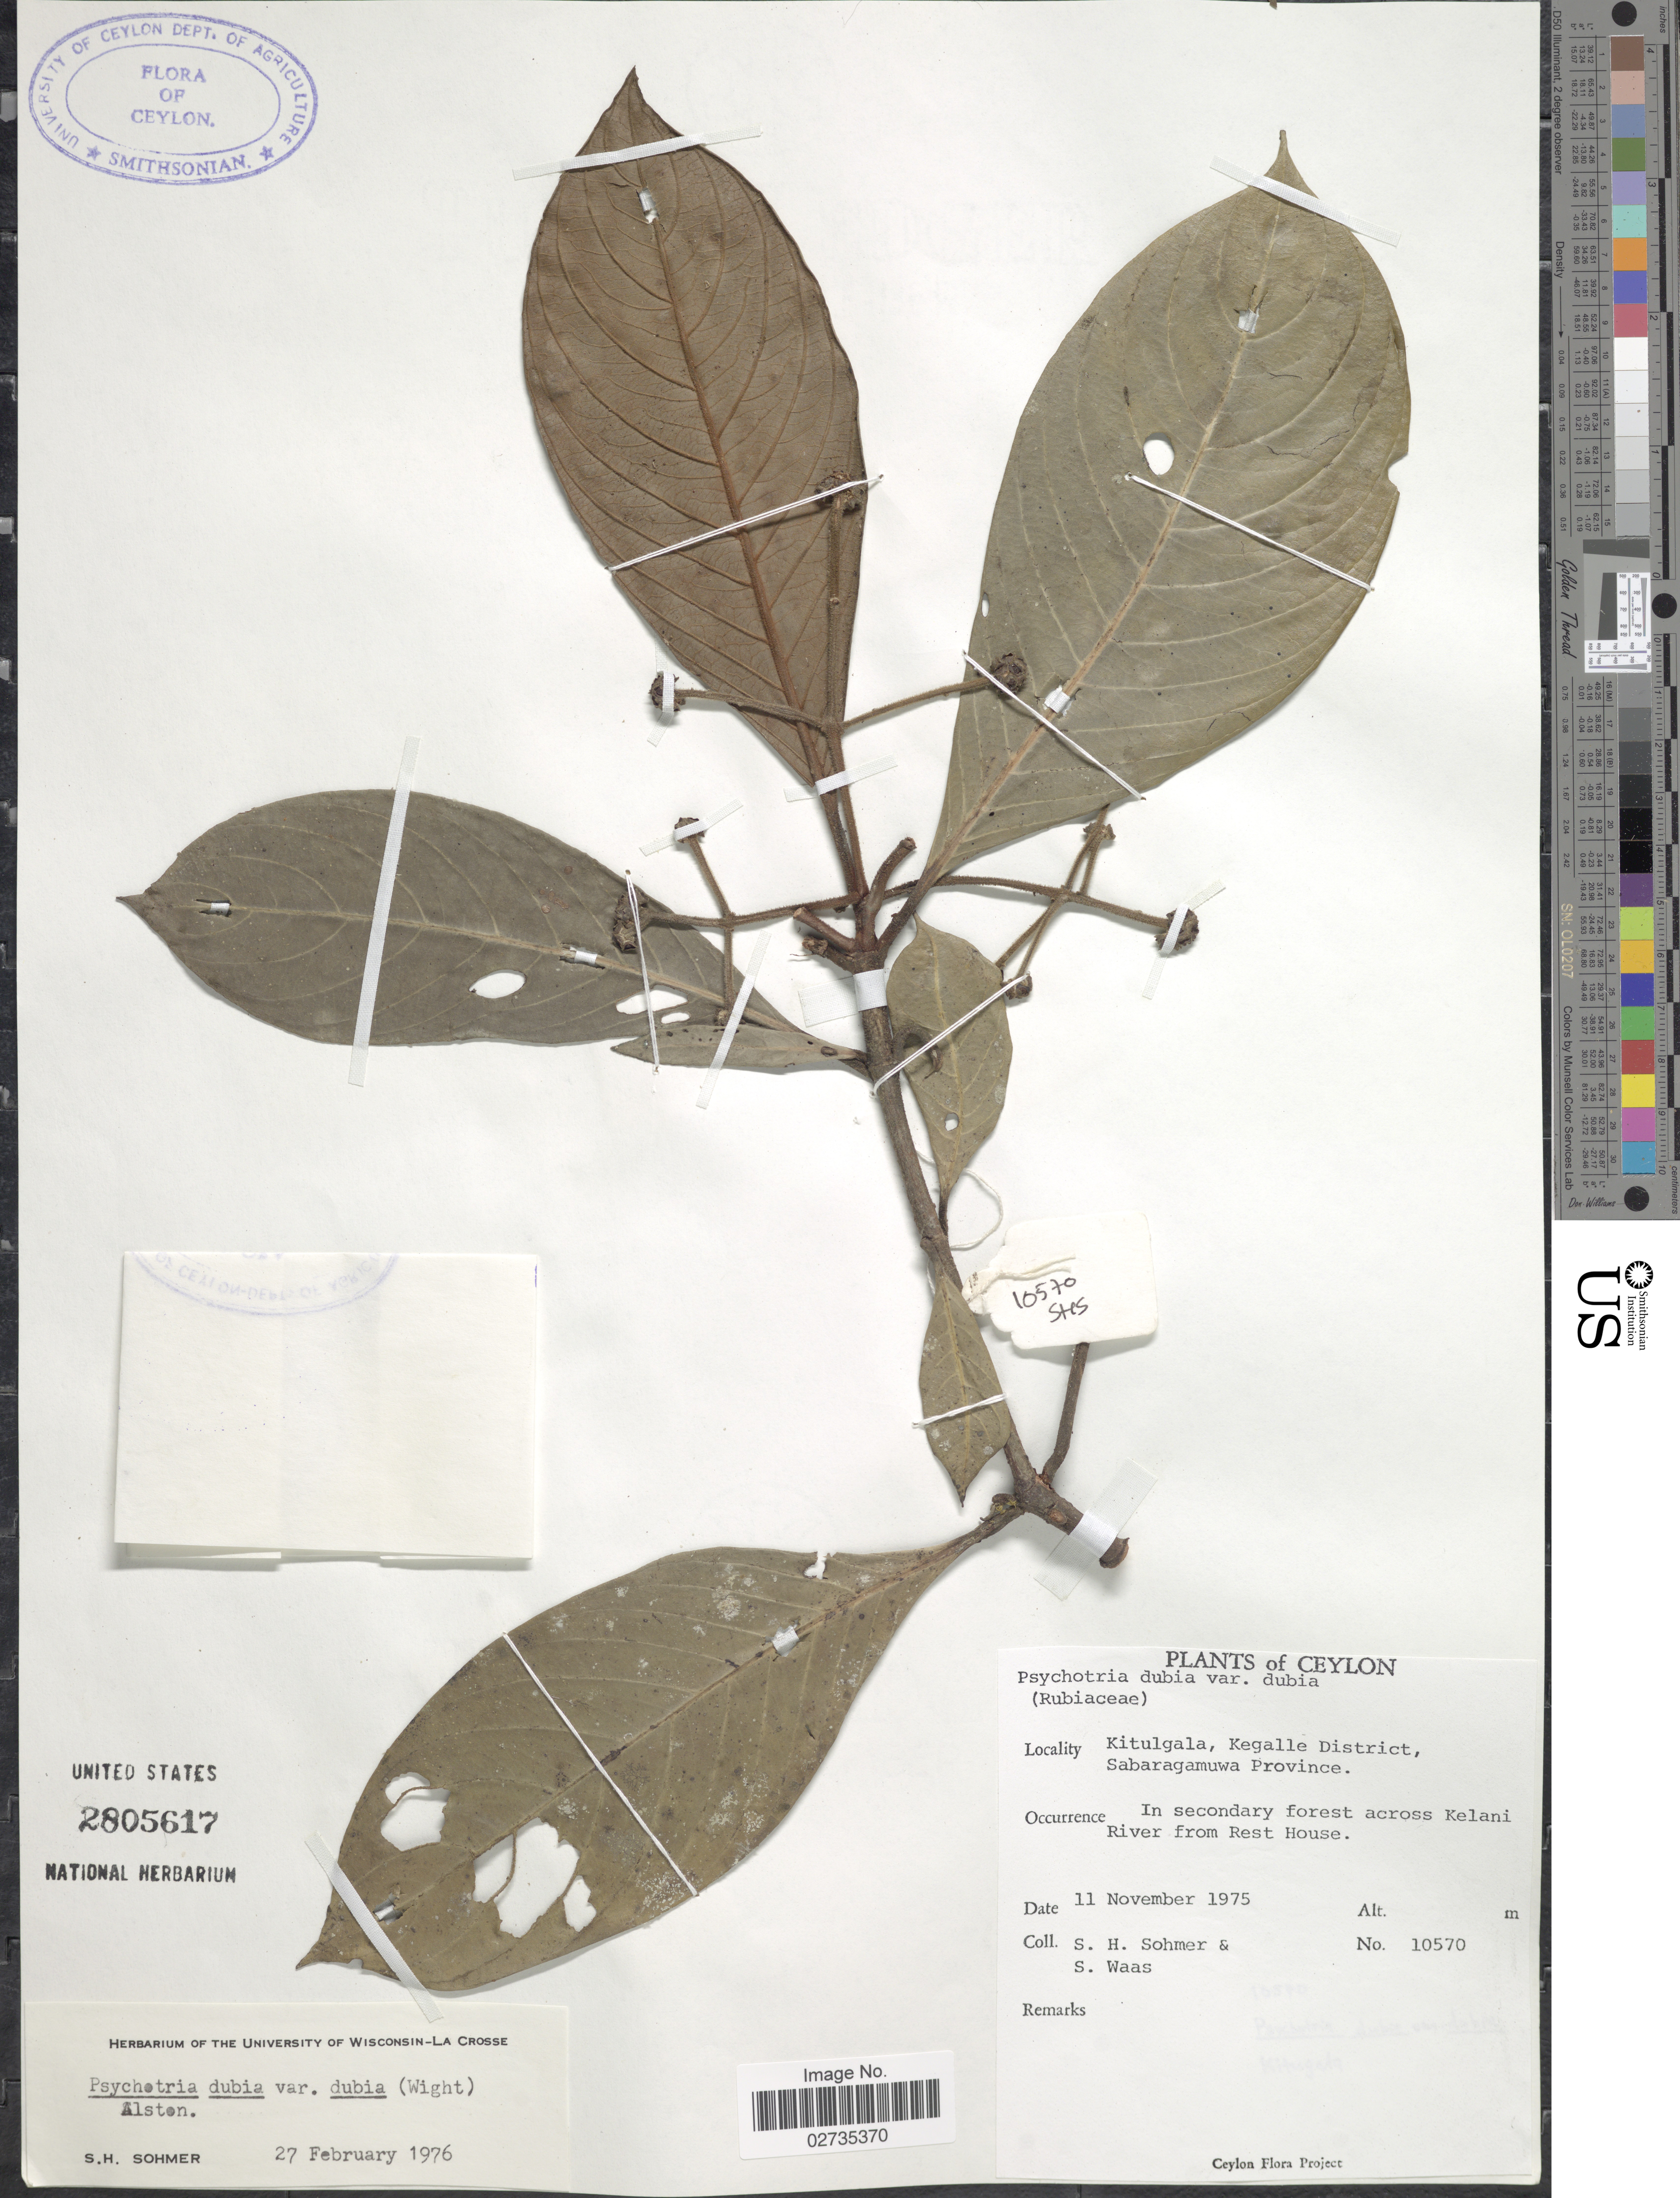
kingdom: Plantae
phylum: Tracheophyta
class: Magnoliopsida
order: Gentianales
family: Rubiaceae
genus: Psychotria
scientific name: Psychotria dubia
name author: (Wight) Alston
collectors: S. H. Sohmer & S. Waas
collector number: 10570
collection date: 1975-11-11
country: Sri Lanka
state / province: Sabaragamuwa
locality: Ceylon, Kitulgala, Kegalle District, Sabaragamuwa Province, In secondary forest across Kelani River from Rest House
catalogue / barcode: US 2805617